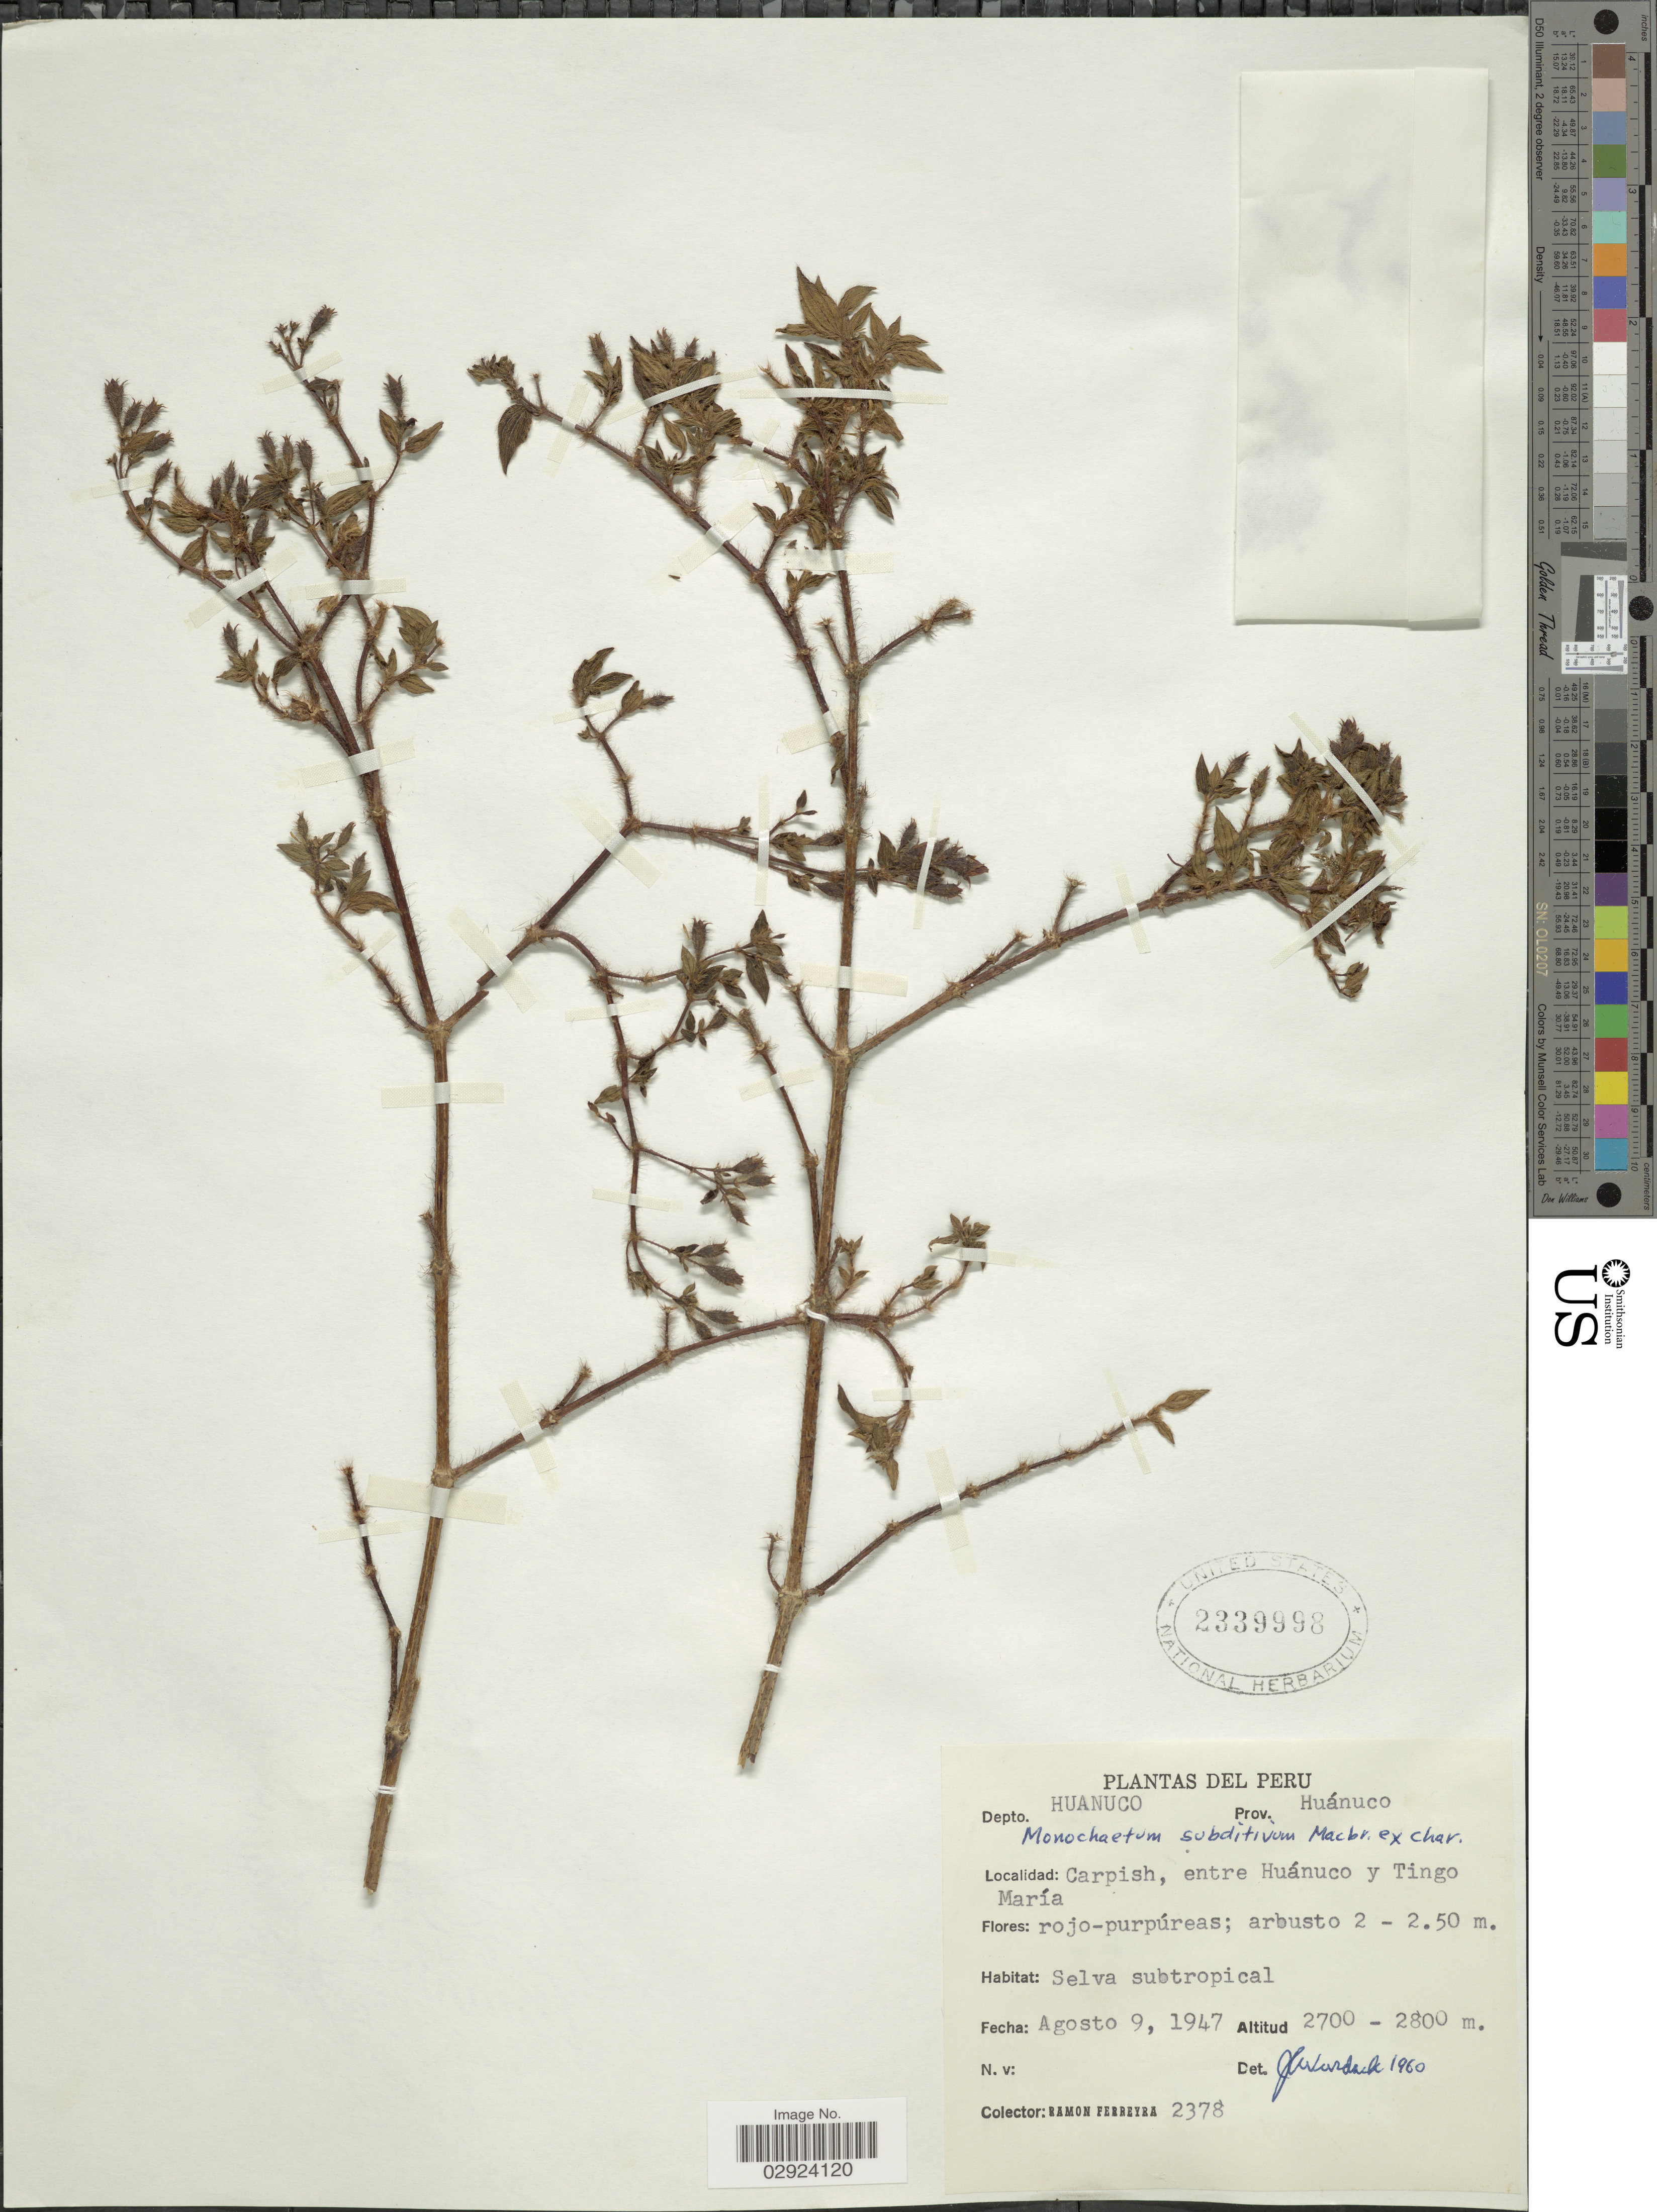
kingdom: Plantae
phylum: Tracheophyta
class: Magnoliopsida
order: Myrtales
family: Melastomataceae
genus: Monochaetum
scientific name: Monochaetum subditivum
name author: J.F. Macbr.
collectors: R. A. Ferreyra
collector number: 2378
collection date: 1947-08-09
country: Peru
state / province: Huánuco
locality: Depto. Huanuco, Prov. Huánuco, Carpish, entre Huánuco y Tingo María.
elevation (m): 2700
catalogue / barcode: US 2339998